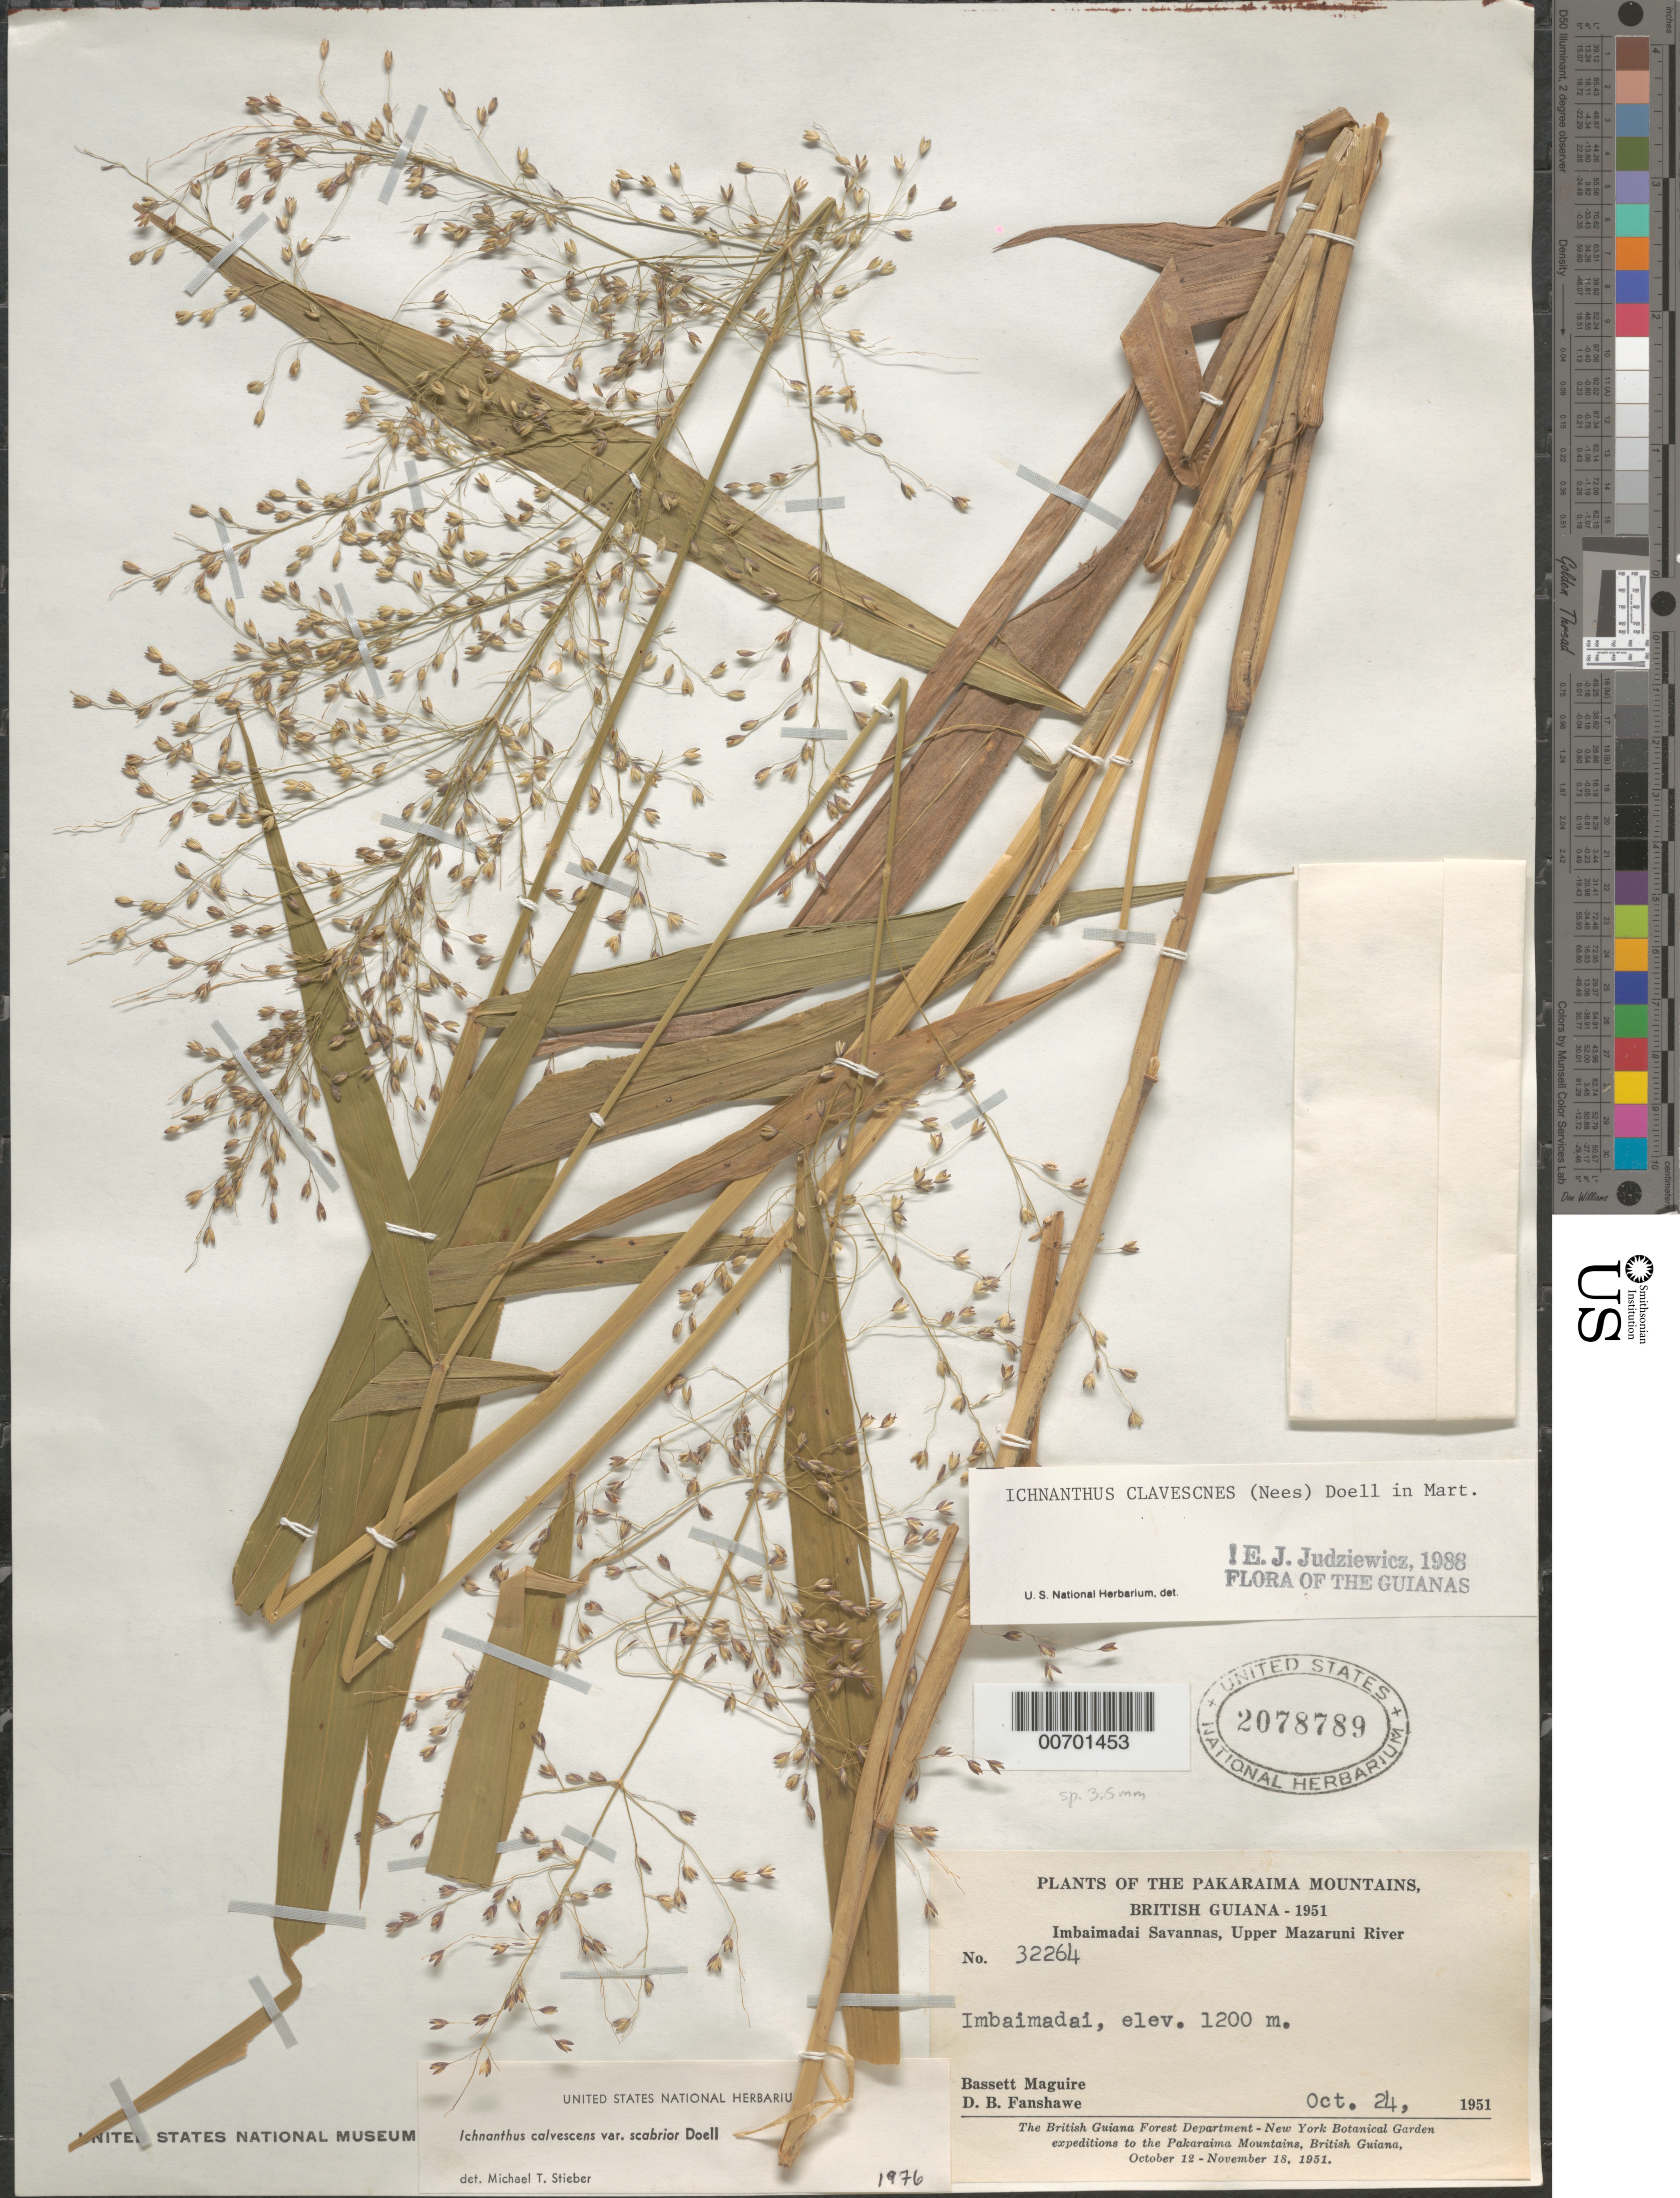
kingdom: Plantae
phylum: Tracheophyta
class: Liliopsida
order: Poales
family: Poaceae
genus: Ichnanthus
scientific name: Ichnanthus calvescens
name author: (Nees ex Trin.) Döll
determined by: Judziewicz, E. J.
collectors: B. Maguire & D. B. Fanshawe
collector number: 32264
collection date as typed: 24-Oct-51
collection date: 1951-10-24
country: Guyana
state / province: Cuyuni-Mazaruni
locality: Imbaimadai Savannas, Pakaraima Mts., Upper Mazaruni River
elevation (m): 1200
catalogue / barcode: US 2078789